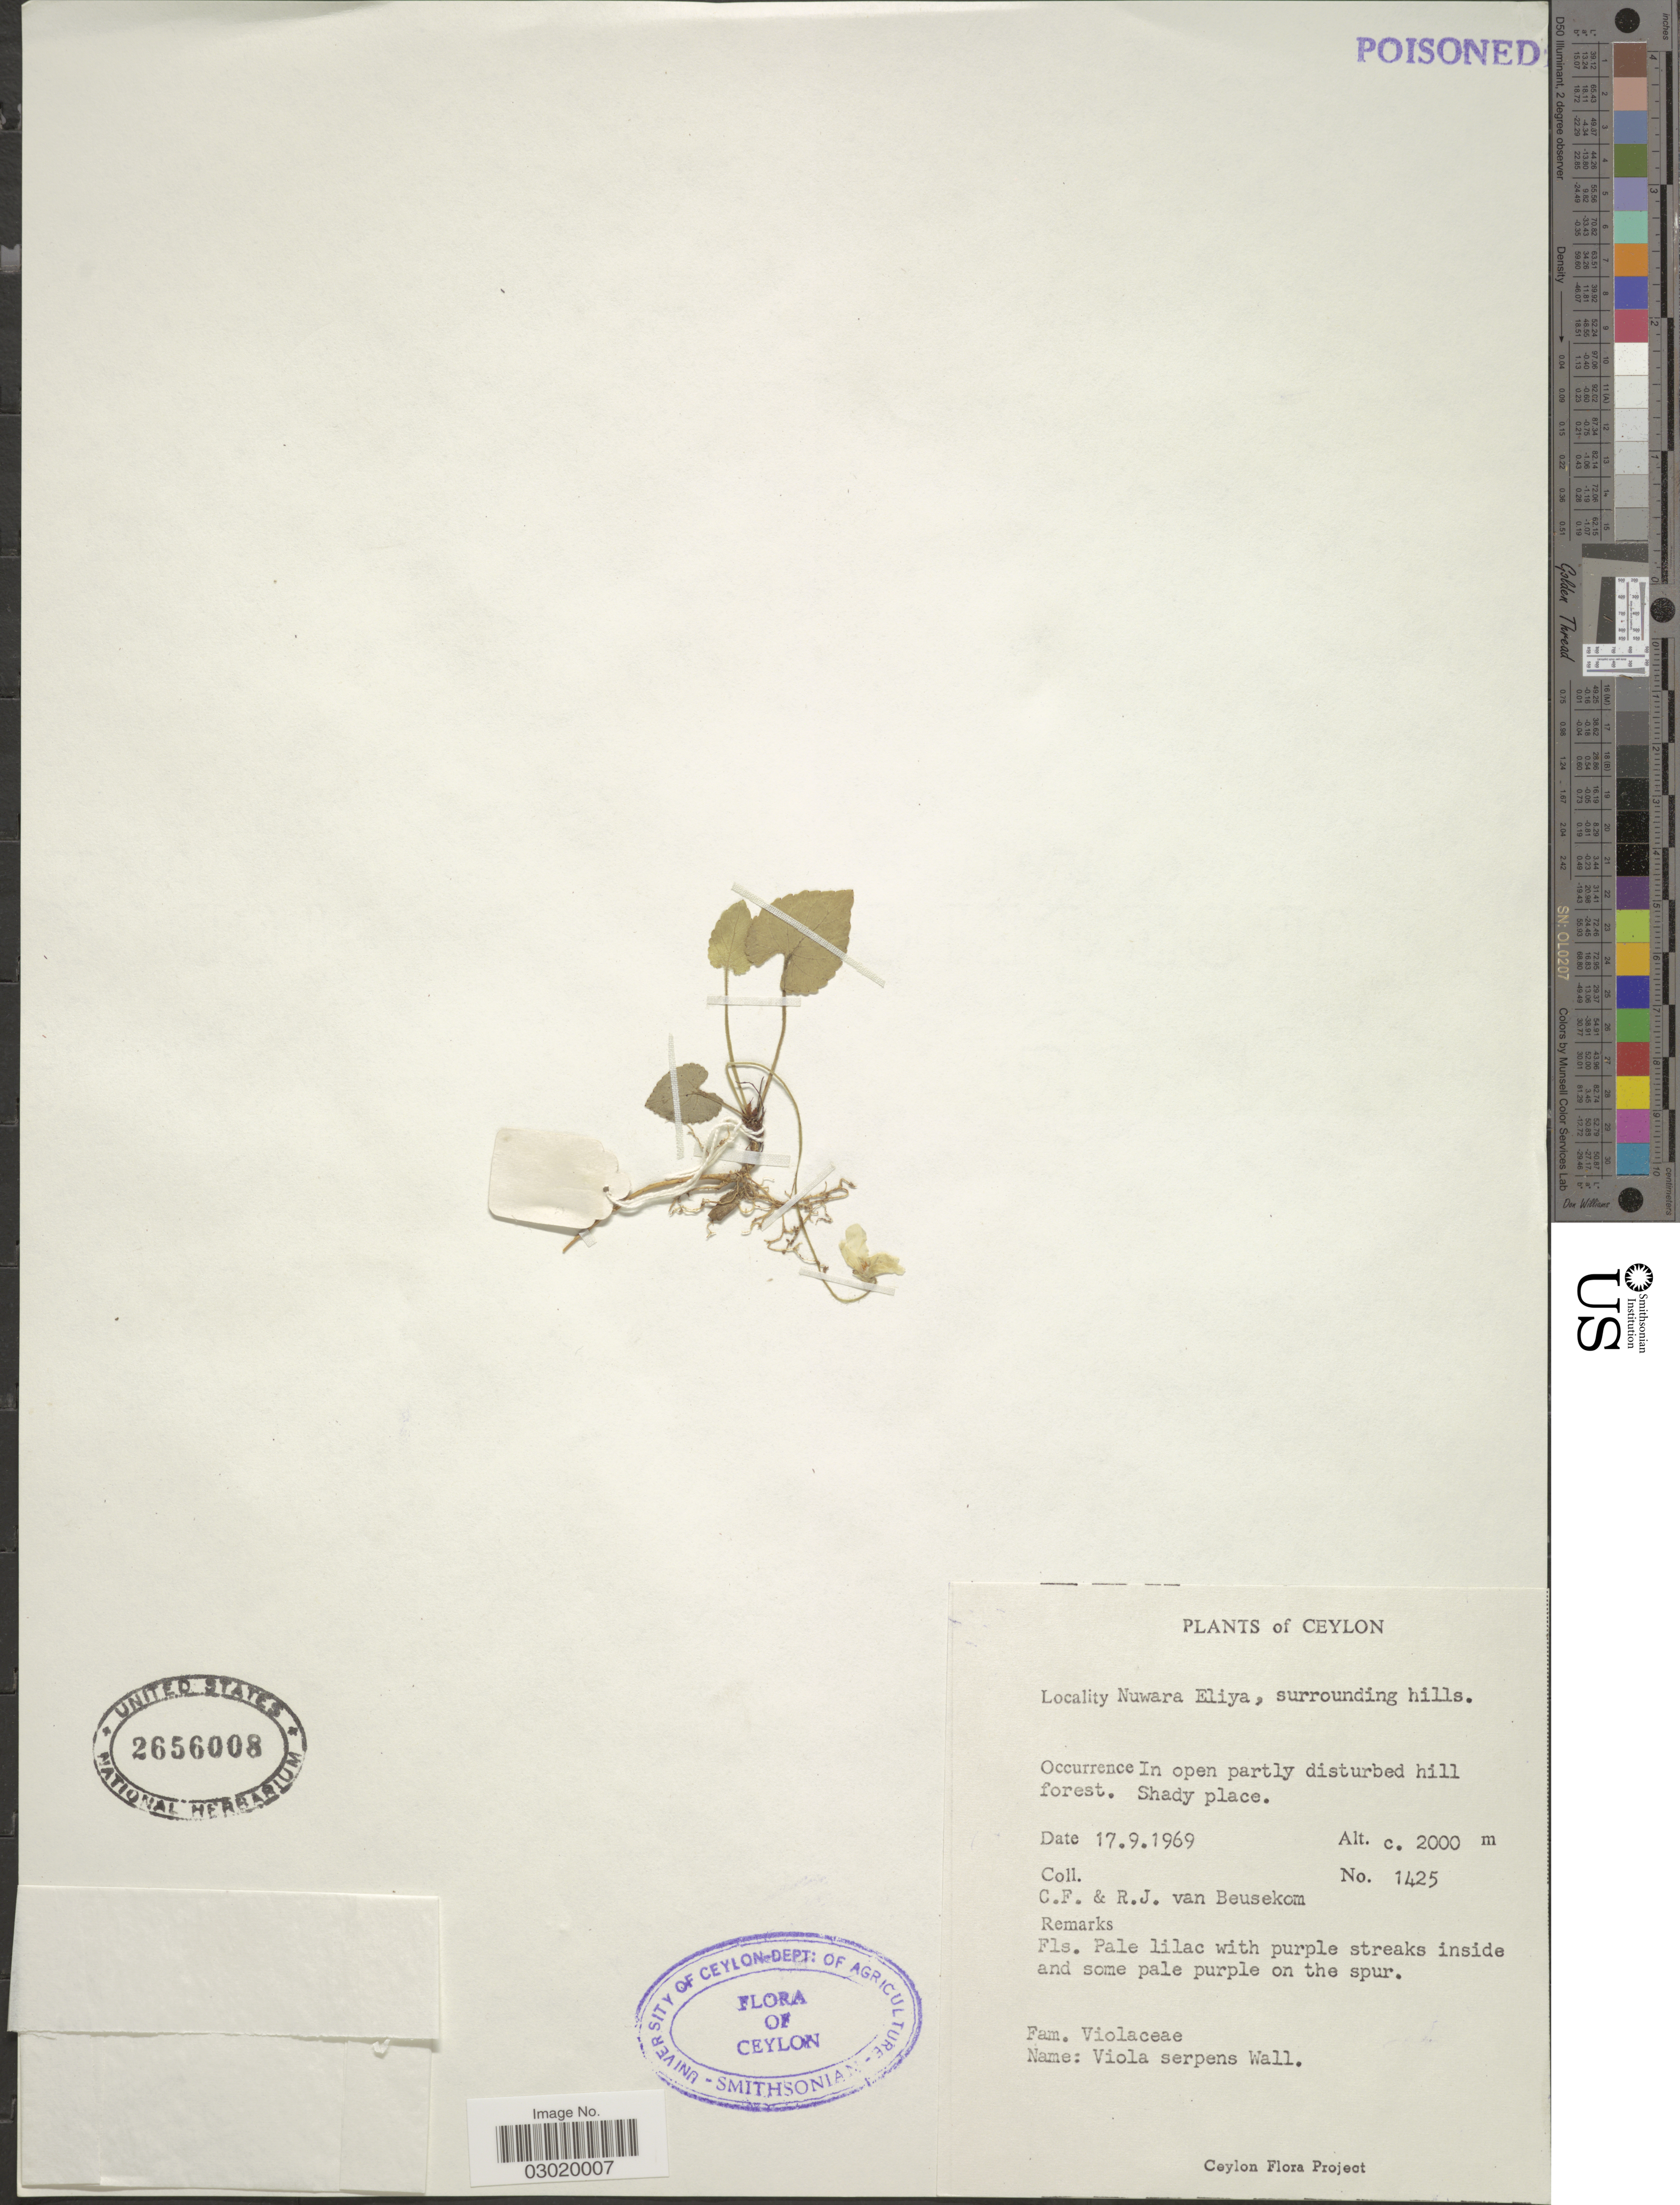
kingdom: Plantae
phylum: Tracheophyta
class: Magnoliopsida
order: Malpighiales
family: Violaceae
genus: Viola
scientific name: Viola pilosa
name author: Blume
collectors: C. F. Beusekom & R. Beusekom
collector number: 1425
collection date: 1969-09-17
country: Sri Lanka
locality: Ceylon. Nuwara Eliya, surrounding hills.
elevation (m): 2000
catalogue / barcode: US 2656008